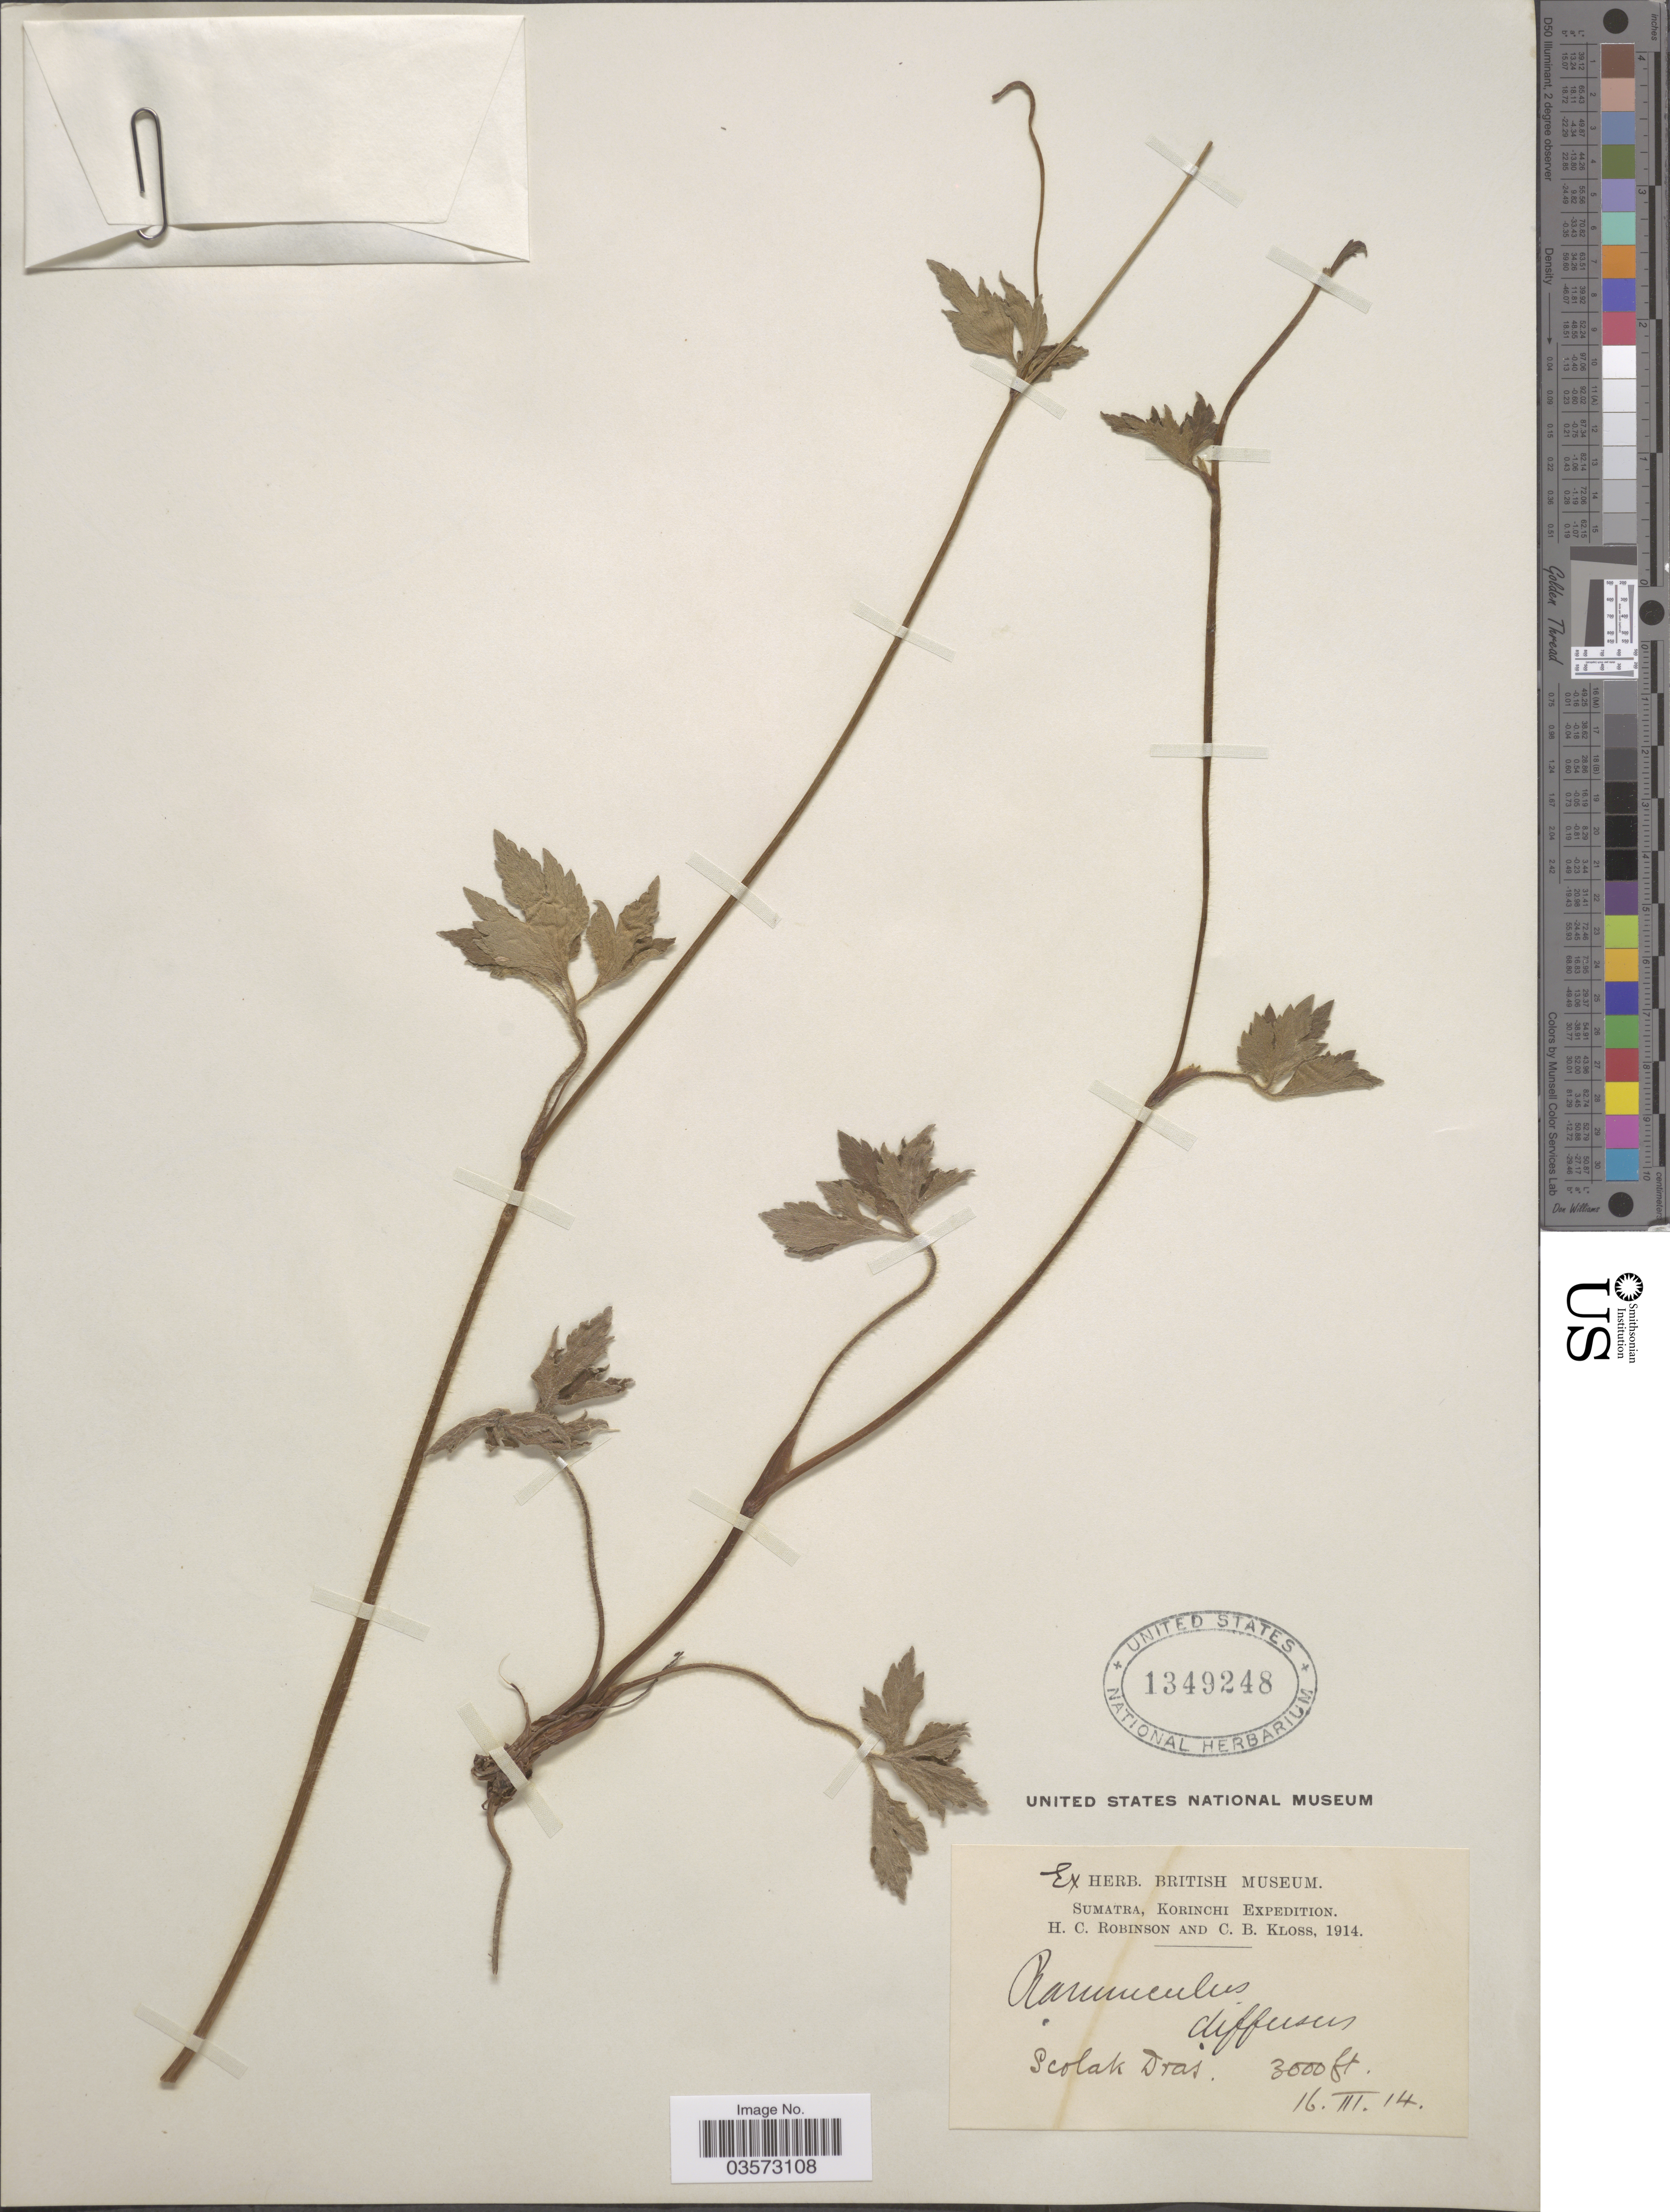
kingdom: Plantae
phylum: Tracheophyta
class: Magnoliopsida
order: Ranunculales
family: Ranunculaceae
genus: Ranunculus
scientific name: Ranunculus diffusus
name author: DC.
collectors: H. C. Robinson & C. Kloss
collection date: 1914-03-16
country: Indonesia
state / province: Sumatra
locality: Scolak Dras.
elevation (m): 914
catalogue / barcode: US 1349248